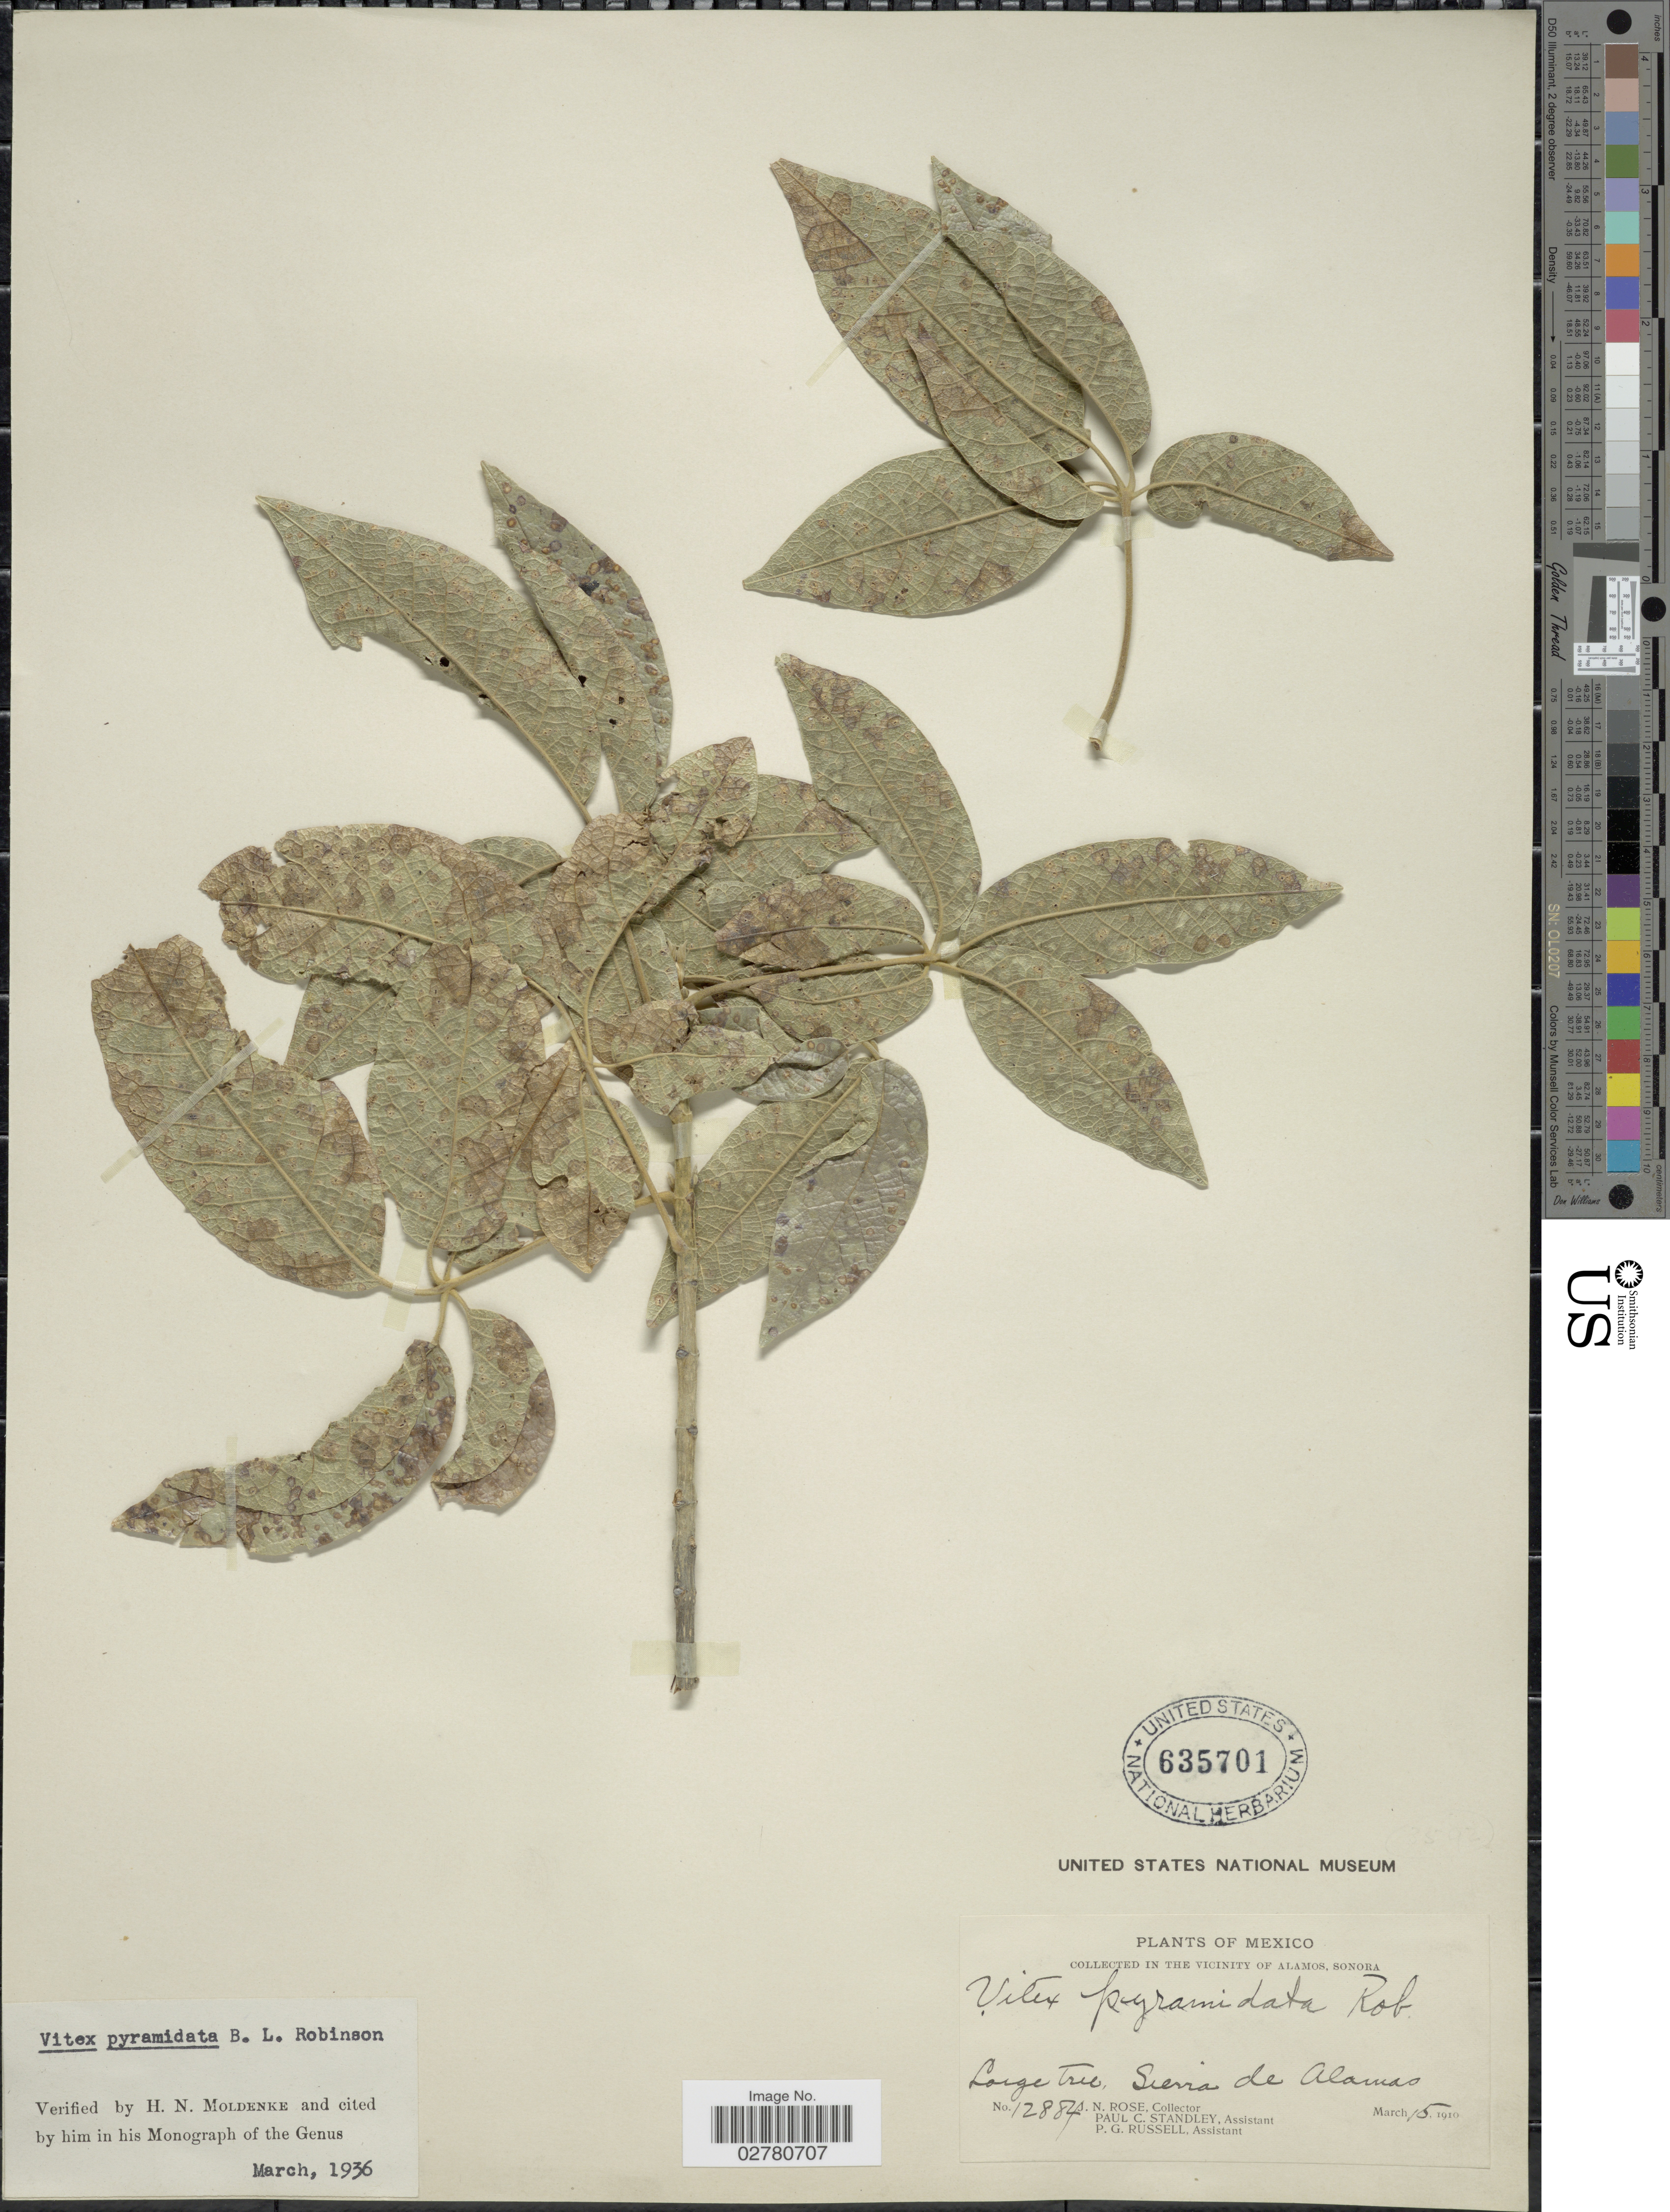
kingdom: Plantae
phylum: Tracheophyta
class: Magnoliopsida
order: Lamiales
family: Lamiaceae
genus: Vitex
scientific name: Vitex pyramidata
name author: B.L. Rob.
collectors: J. N. Rose, P. C. Standley & P. G. Russell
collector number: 12884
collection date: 1910-03-15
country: Mexico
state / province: Sonora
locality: In the vicinity of Alamos. Sierra de Alamas.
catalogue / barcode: US 635701